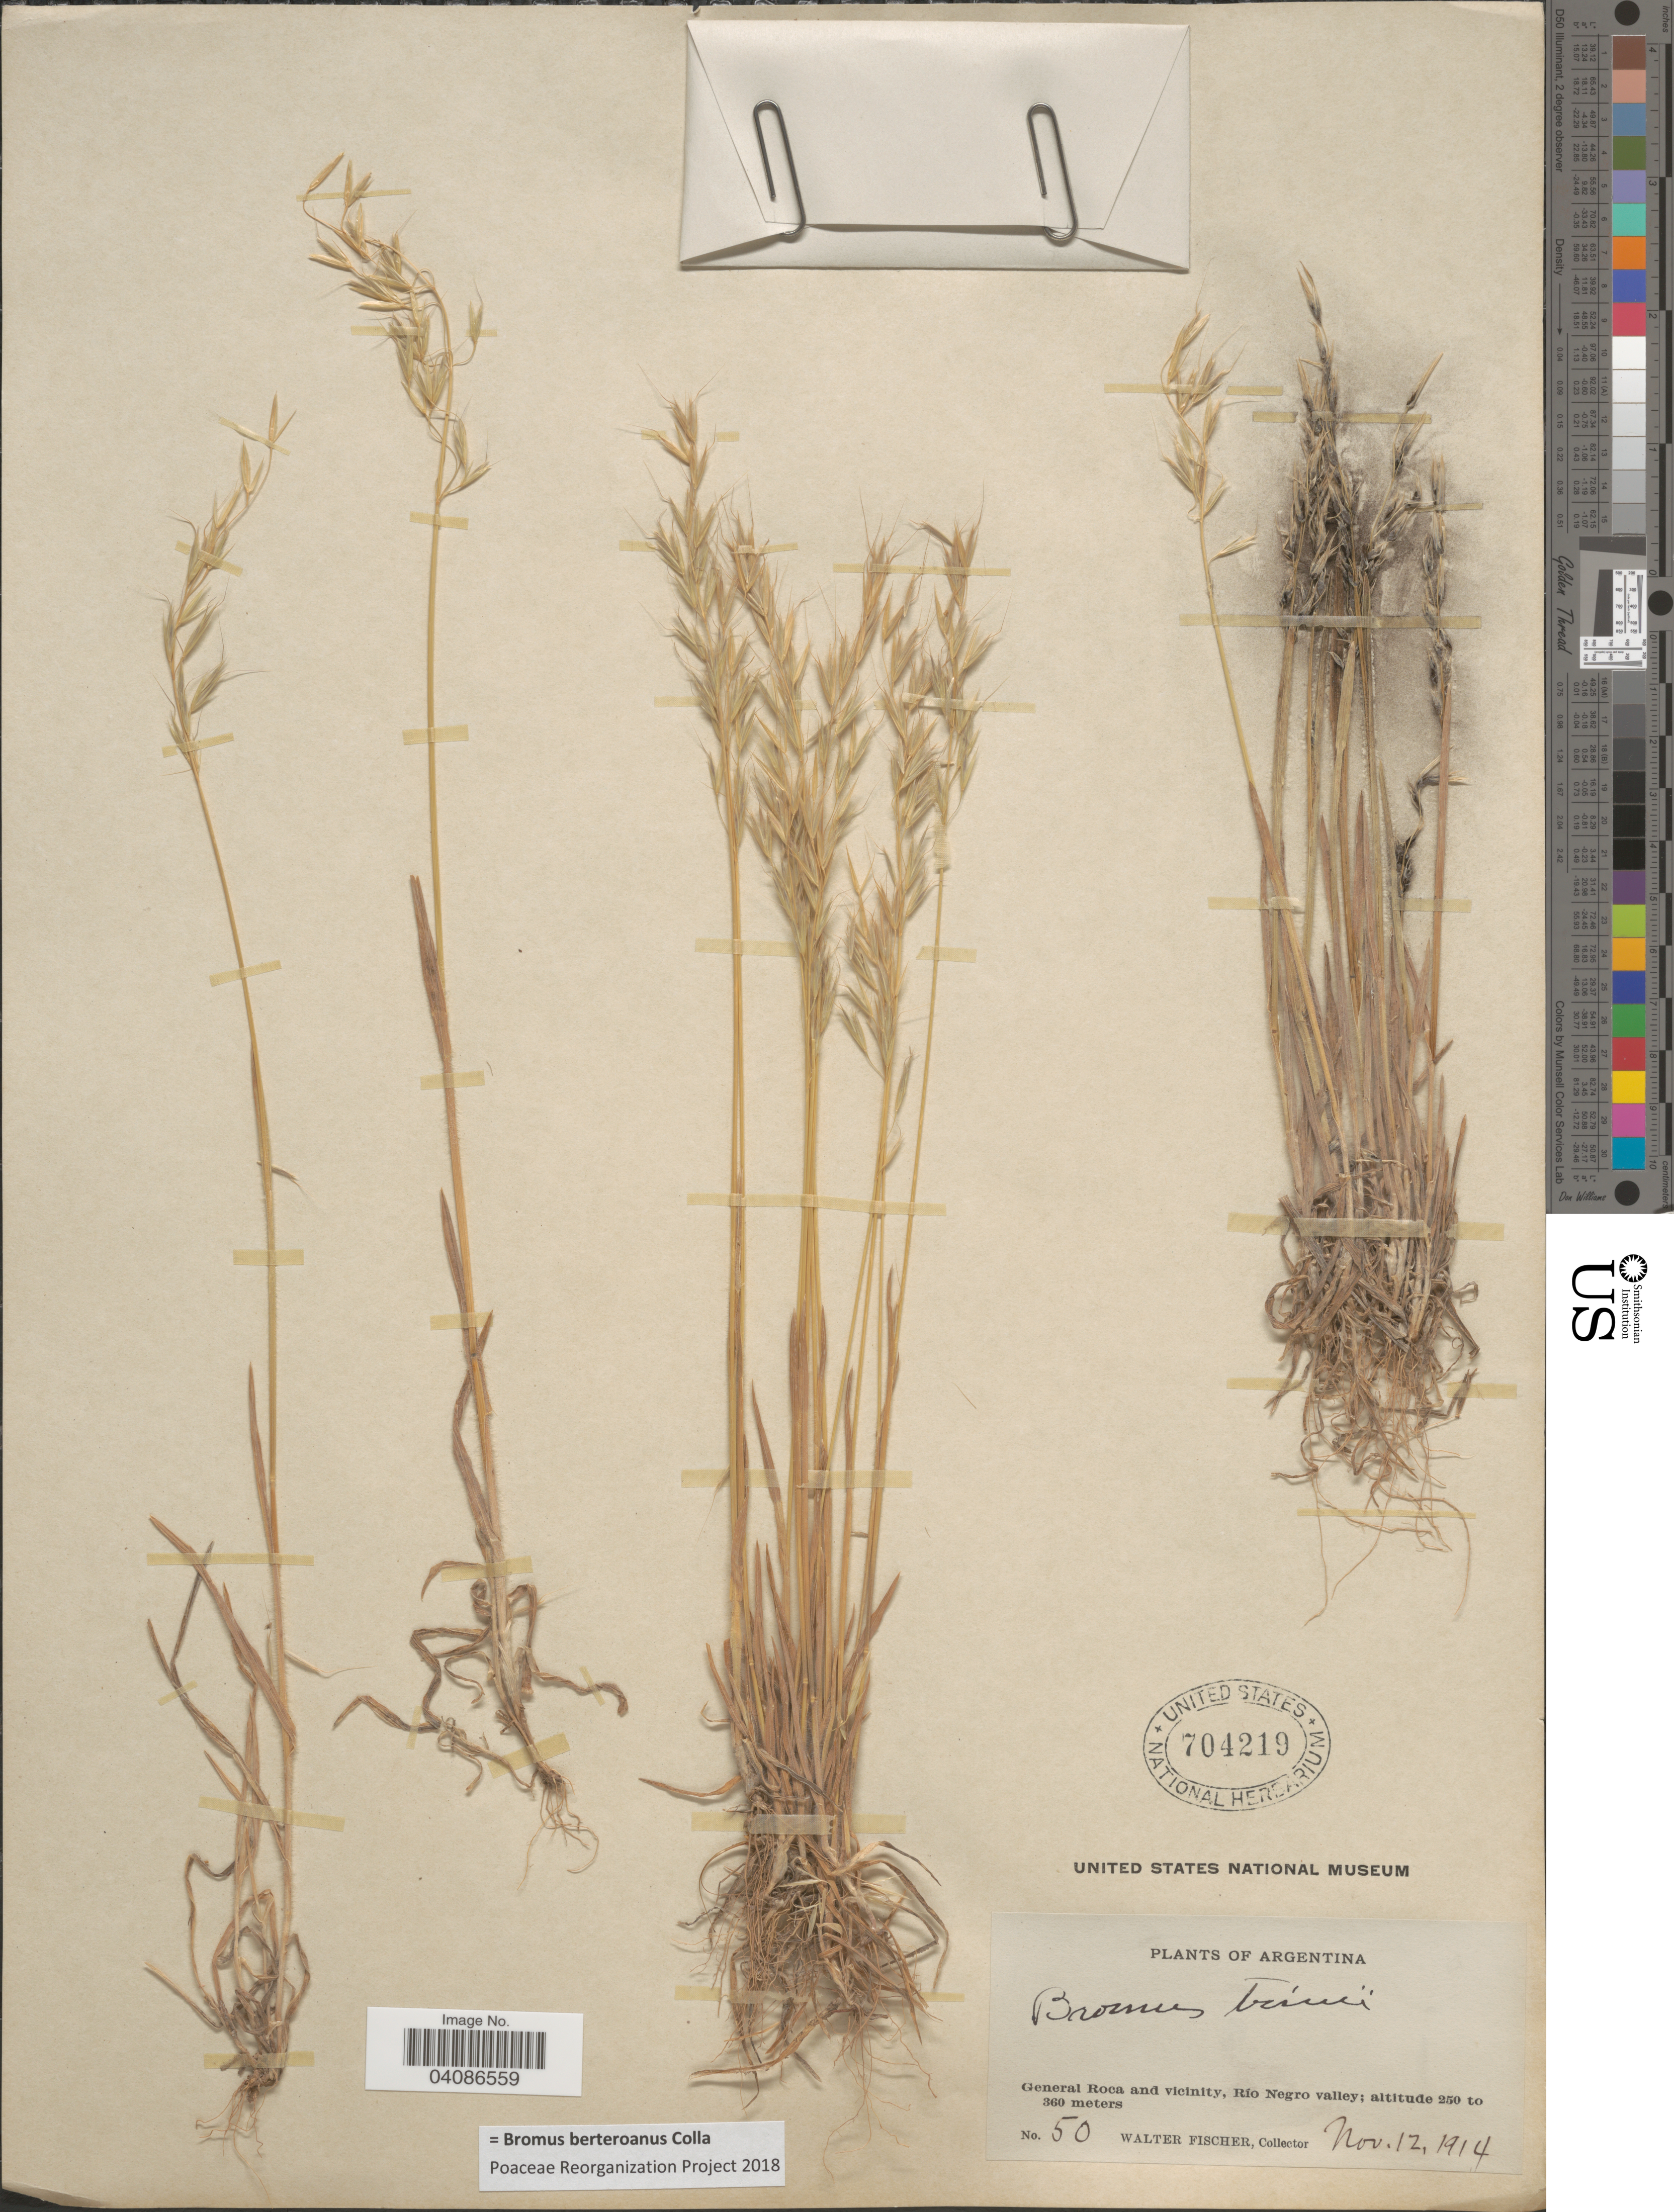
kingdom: Plantae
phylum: Tracheophyta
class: Liliopsida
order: Poales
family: Poaceae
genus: Bromus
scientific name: Bromus berteroanus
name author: Colla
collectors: W. Fischer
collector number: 50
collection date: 1914-11-12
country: Argentina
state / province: Rio Negro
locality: General Roca and vicinity, Río Negro valley.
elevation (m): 250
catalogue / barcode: US 704219